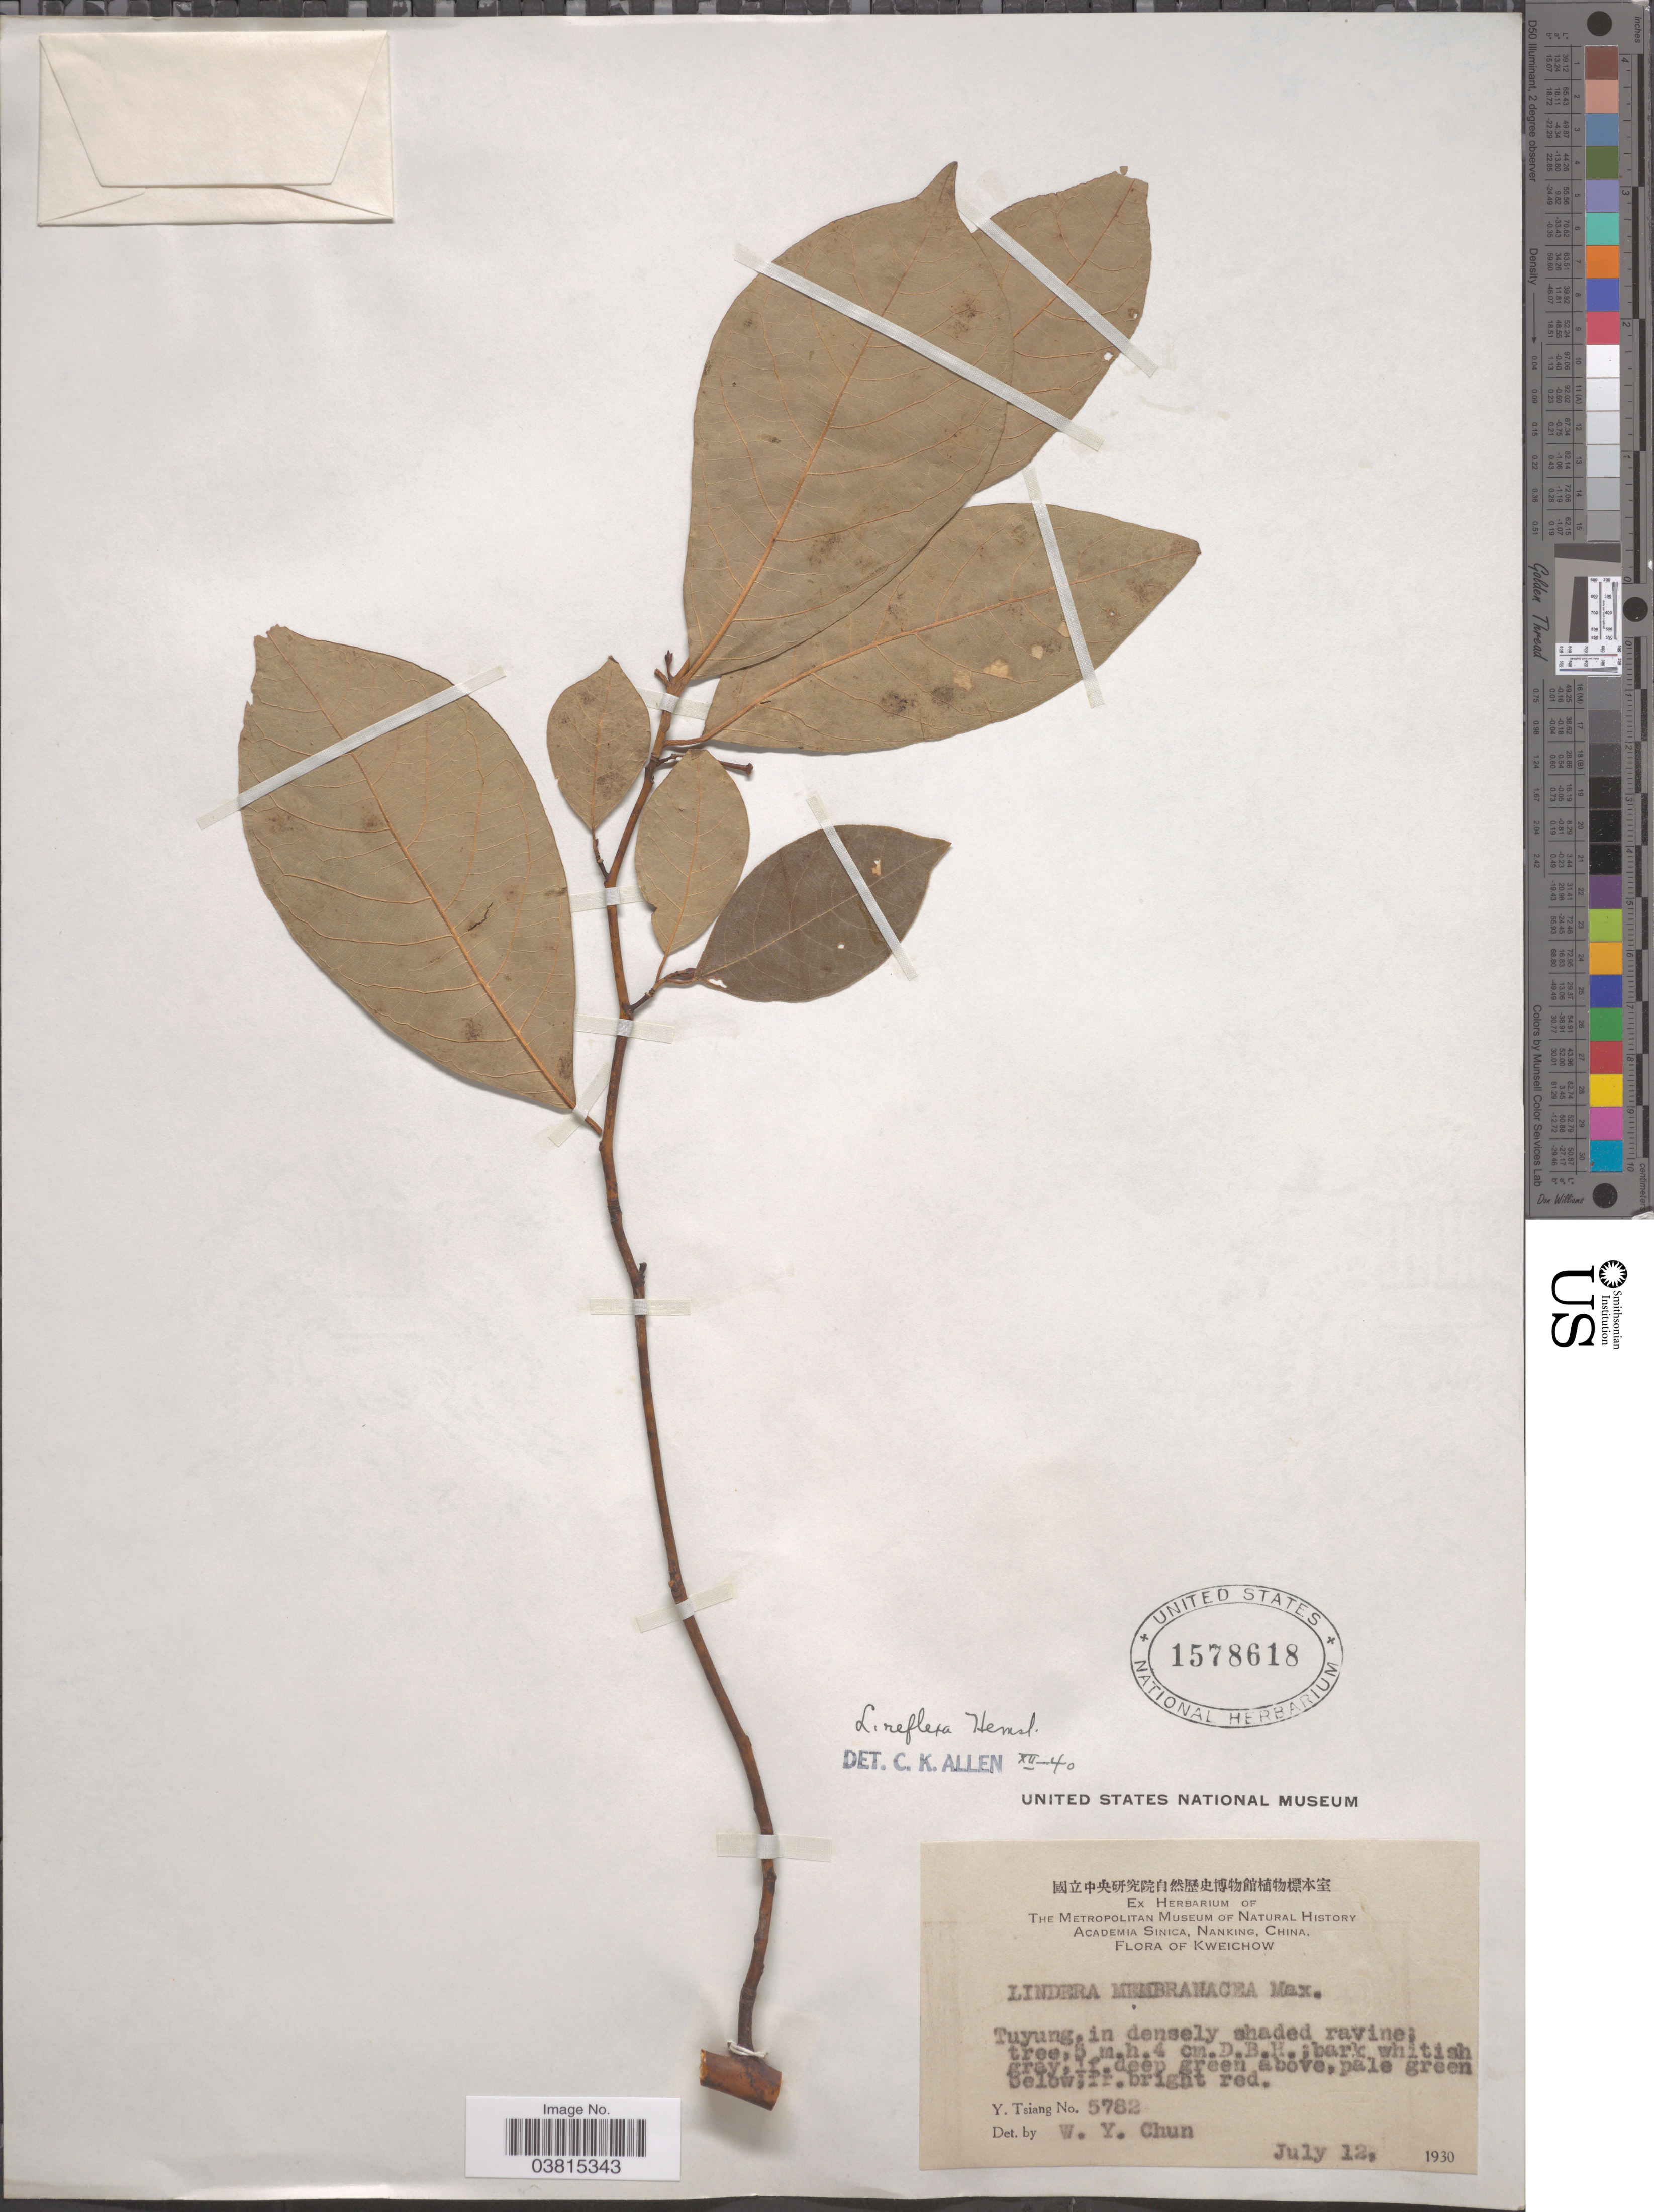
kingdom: Plantae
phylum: Tracheophyta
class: Magnoliopsida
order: Laurales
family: Lauraceae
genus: Lindera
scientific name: Lindera reflexa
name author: Hemsl.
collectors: Y. Tsiang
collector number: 5782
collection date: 1930-07-12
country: China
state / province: Guizhou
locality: Kweichow. Tuyung.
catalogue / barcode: US 1578618